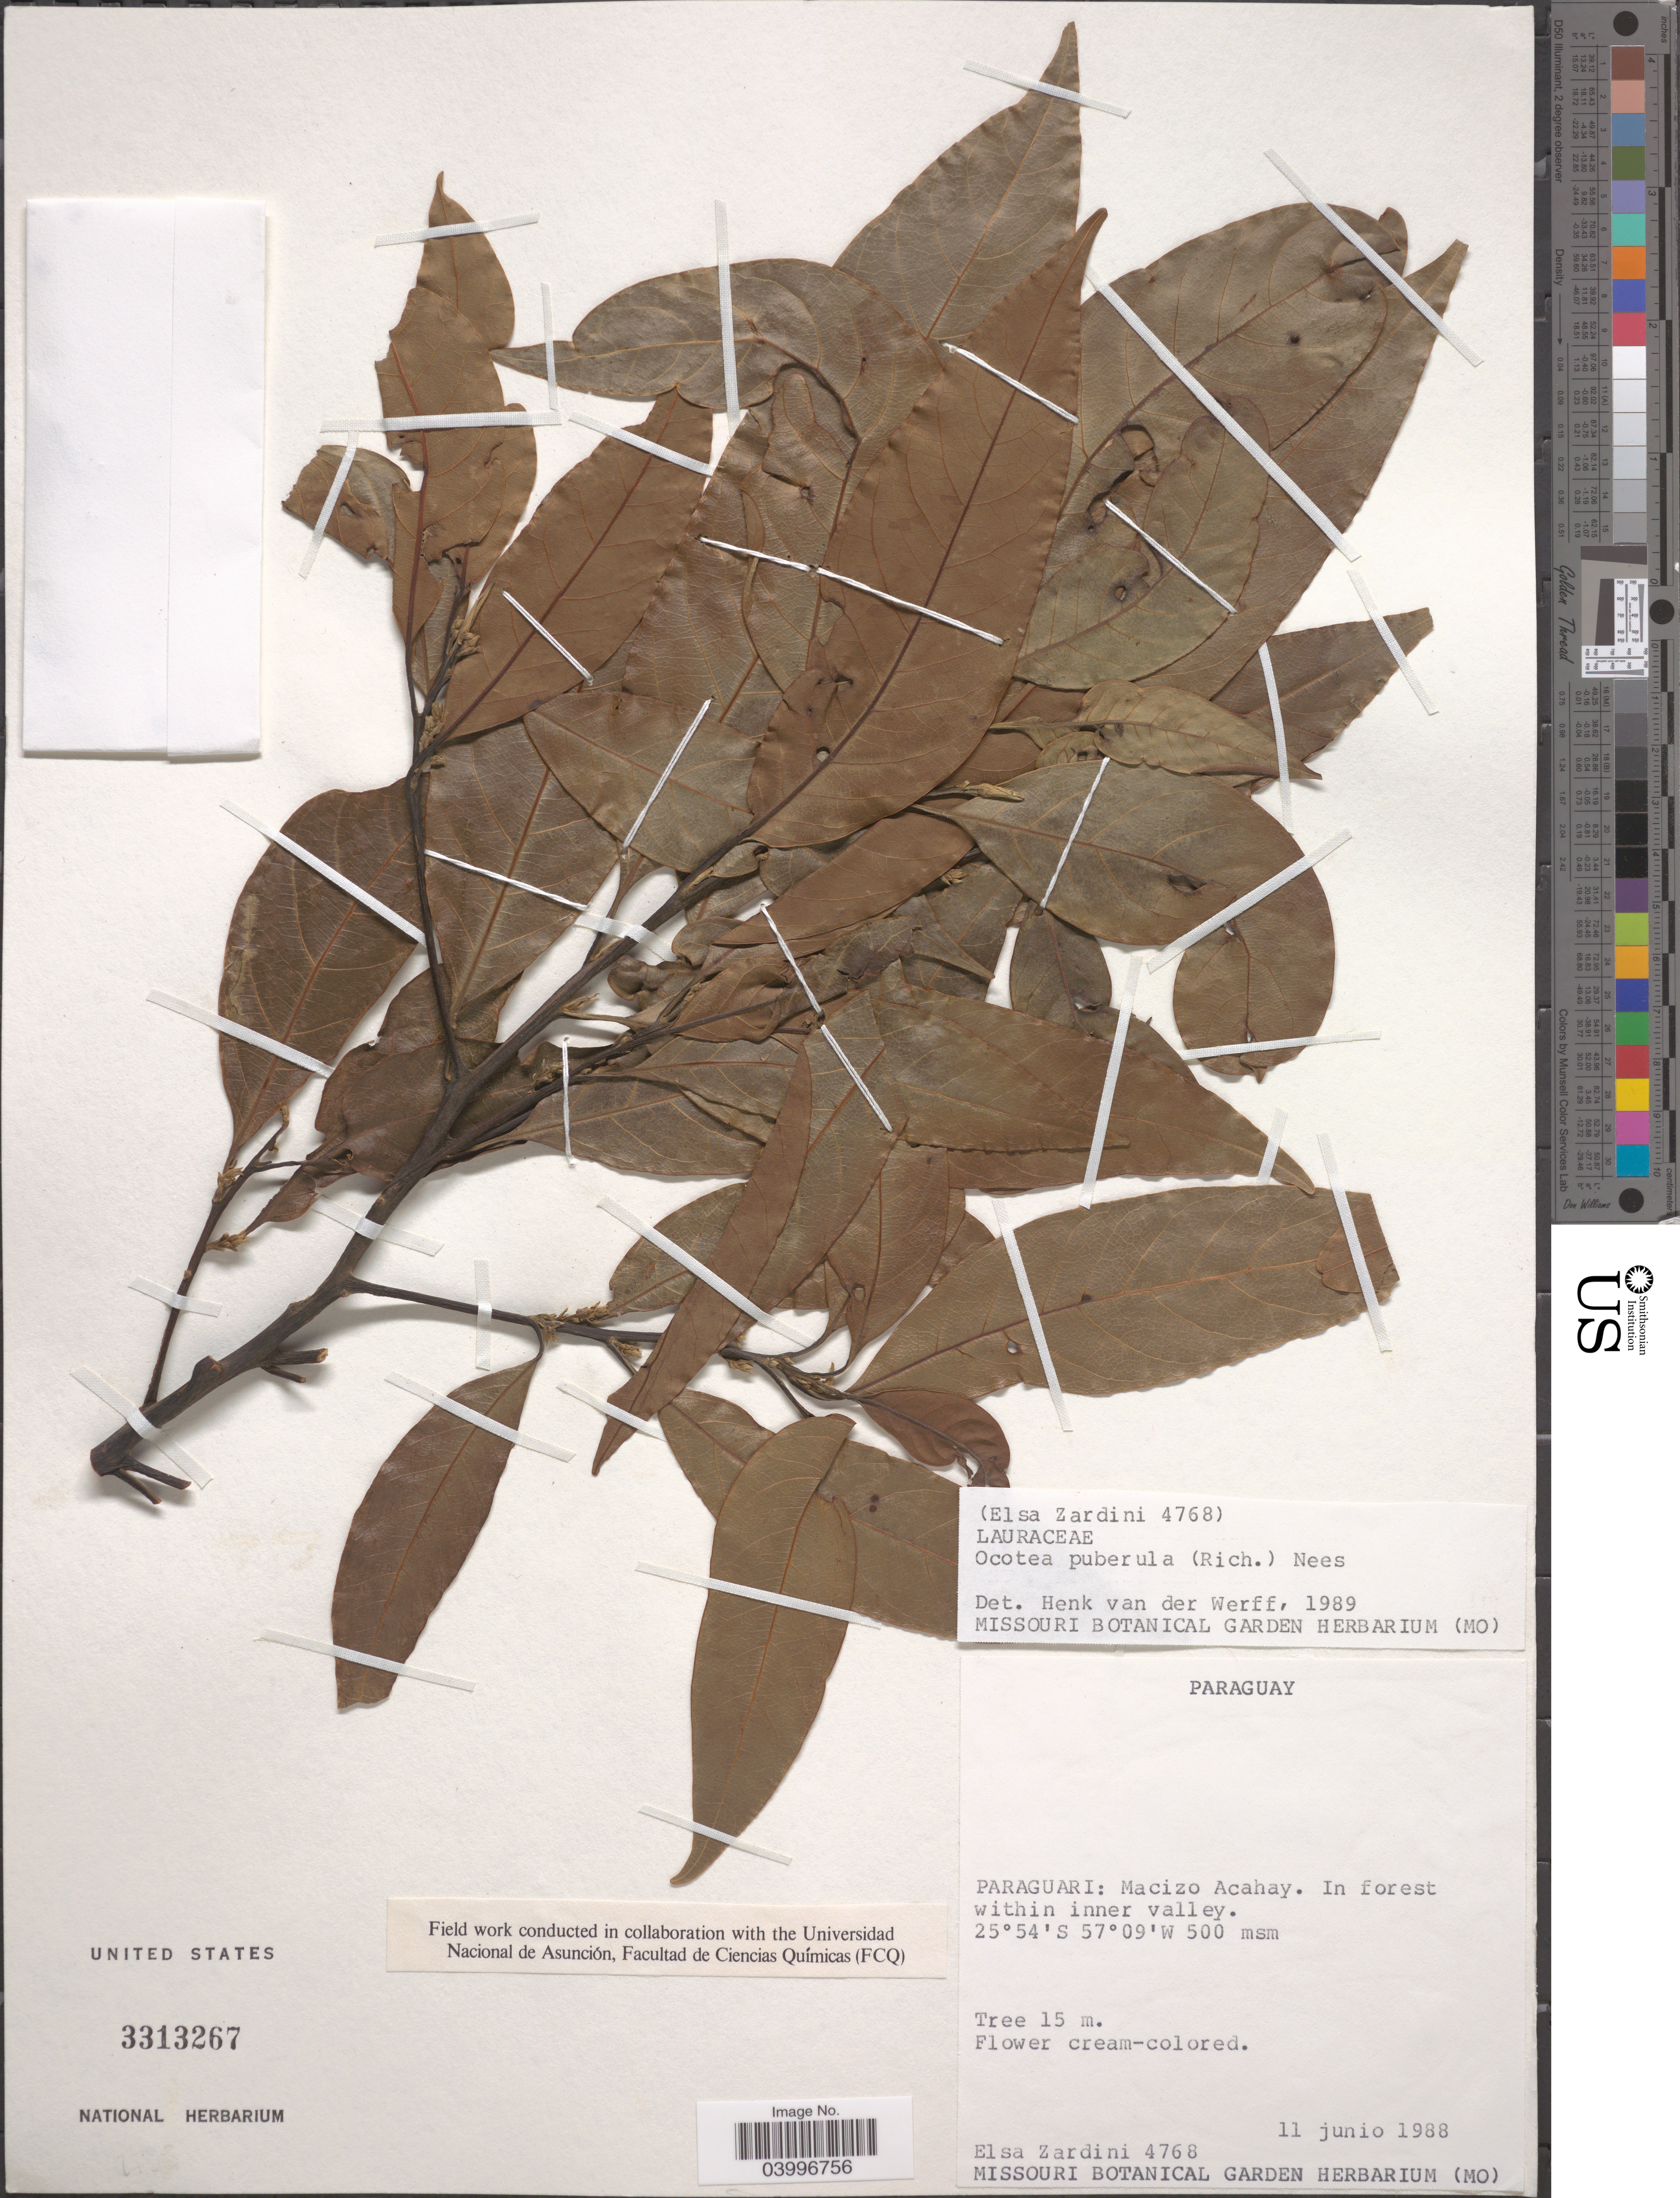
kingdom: Plantae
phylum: Tracheophyta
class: Magnoliopsida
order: Laurales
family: Lauraceae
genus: Ocotea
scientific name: Ocotea puberula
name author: (Rich.) Nees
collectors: E. M. Zardini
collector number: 4768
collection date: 1988-06-11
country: Paraguay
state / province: Paraguari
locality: Macizo Acahay.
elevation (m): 500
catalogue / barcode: US 3313267